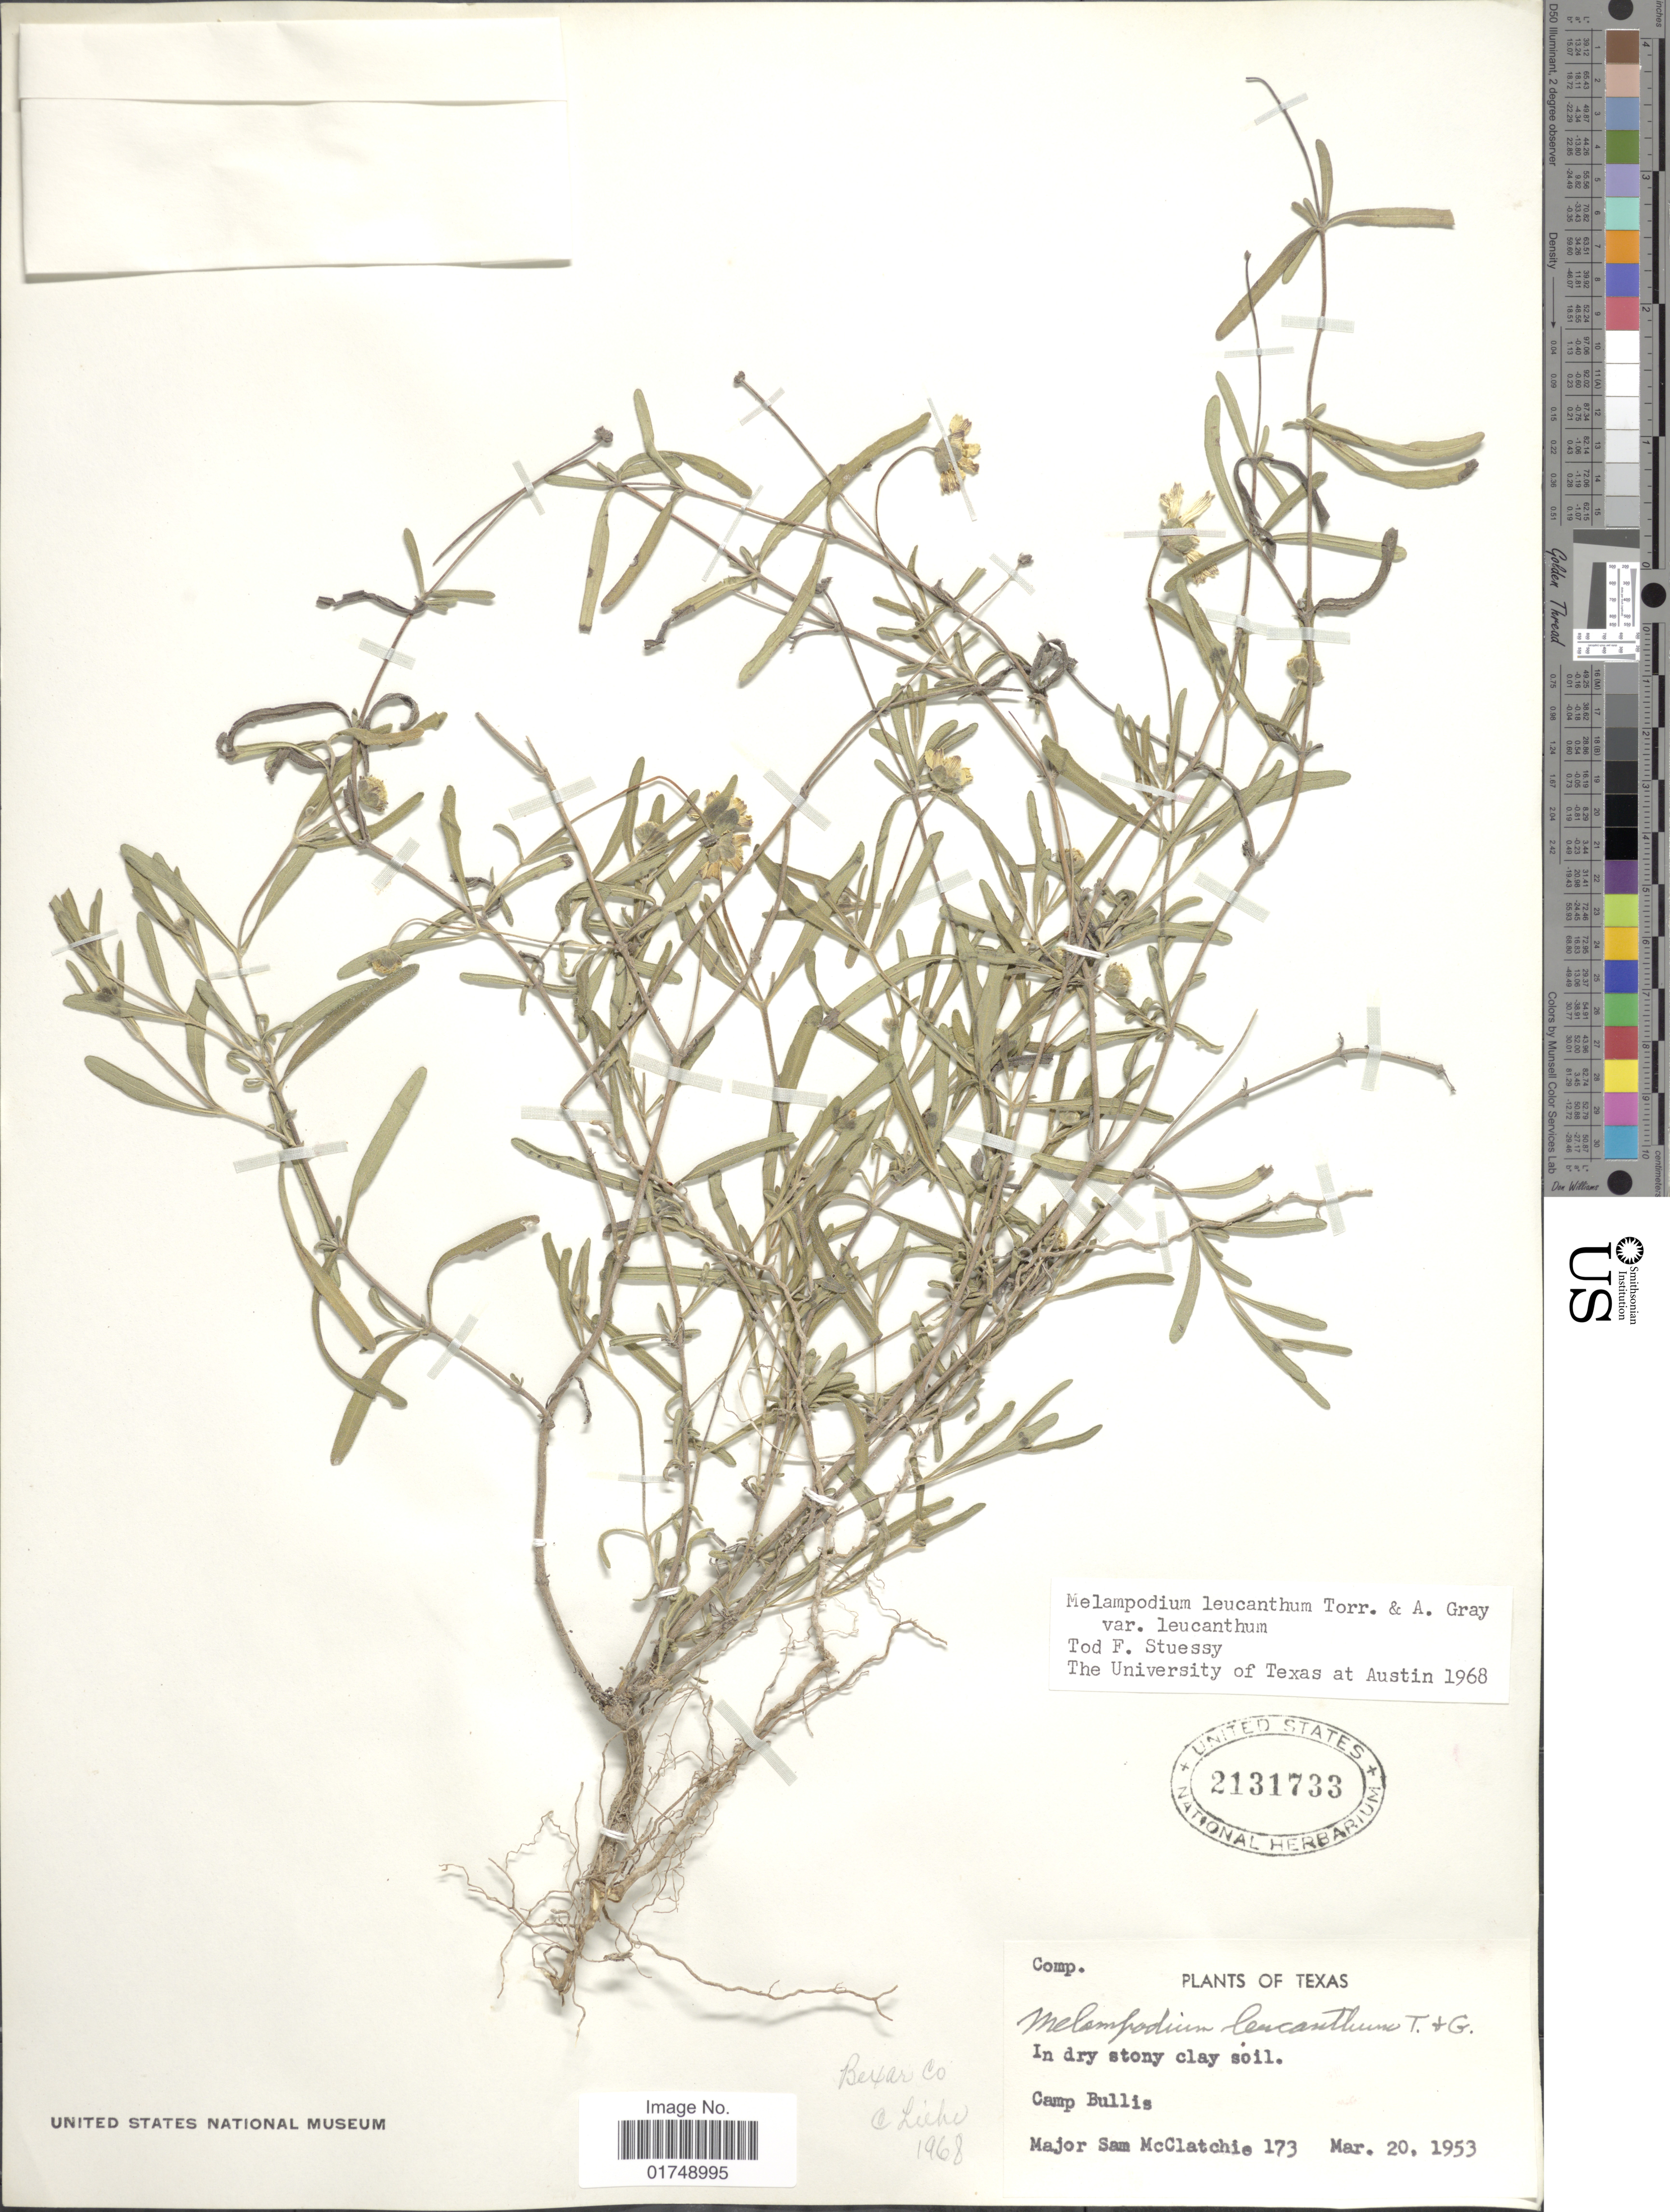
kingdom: Plantae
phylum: Tracheophyta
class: Magnoliopsida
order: Asterales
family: Asteraceae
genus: Melampodium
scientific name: Melampodium leucanthum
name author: Torr. & A. Gray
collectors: S. McClatchie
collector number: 173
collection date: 1953-03-20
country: United States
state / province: Texas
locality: Camp Bullis. Bexar Co.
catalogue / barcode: US 2131733